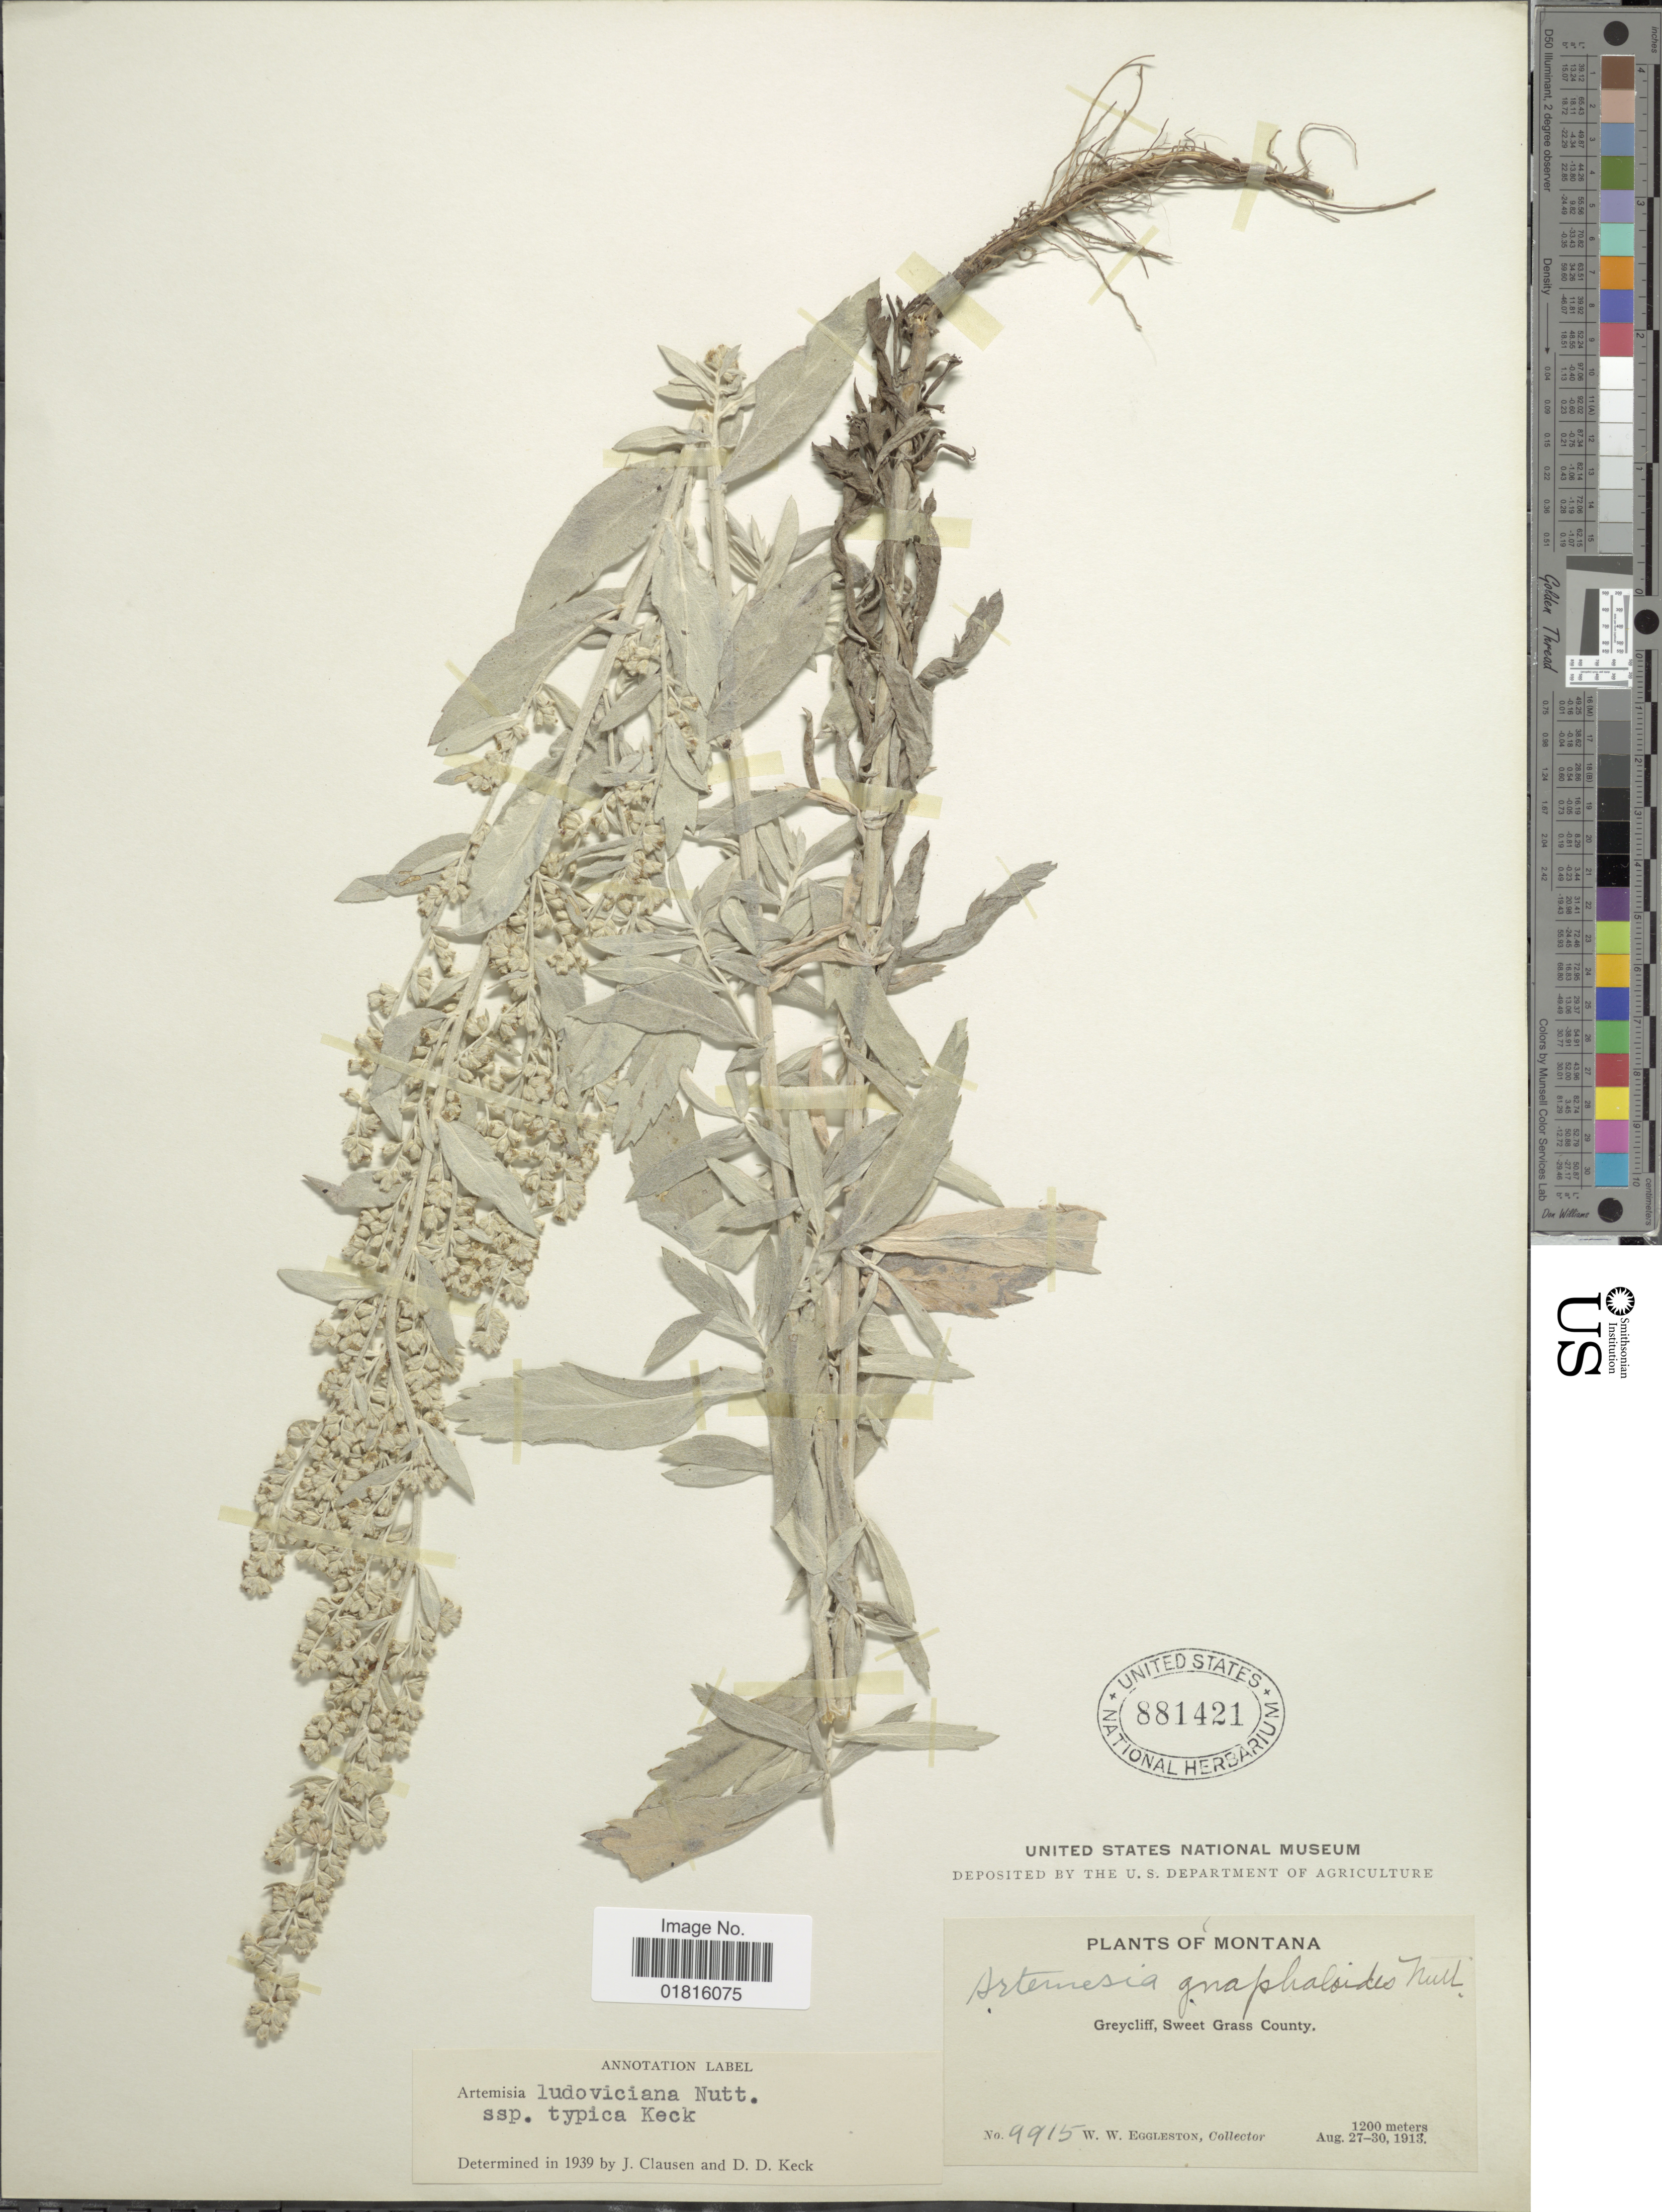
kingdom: Plantae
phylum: Tracheophyta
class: Magnoliopsida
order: Asterales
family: Asteraceae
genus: Artemisia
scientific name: Artemisia ludoviciana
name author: Nutt.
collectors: W. W. Eggleston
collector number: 9915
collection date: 1913-08-27/1913-08-30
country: United States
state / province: Montana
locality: Greycliff, Sweet Grass County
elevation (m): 1200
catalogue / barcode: US 881421